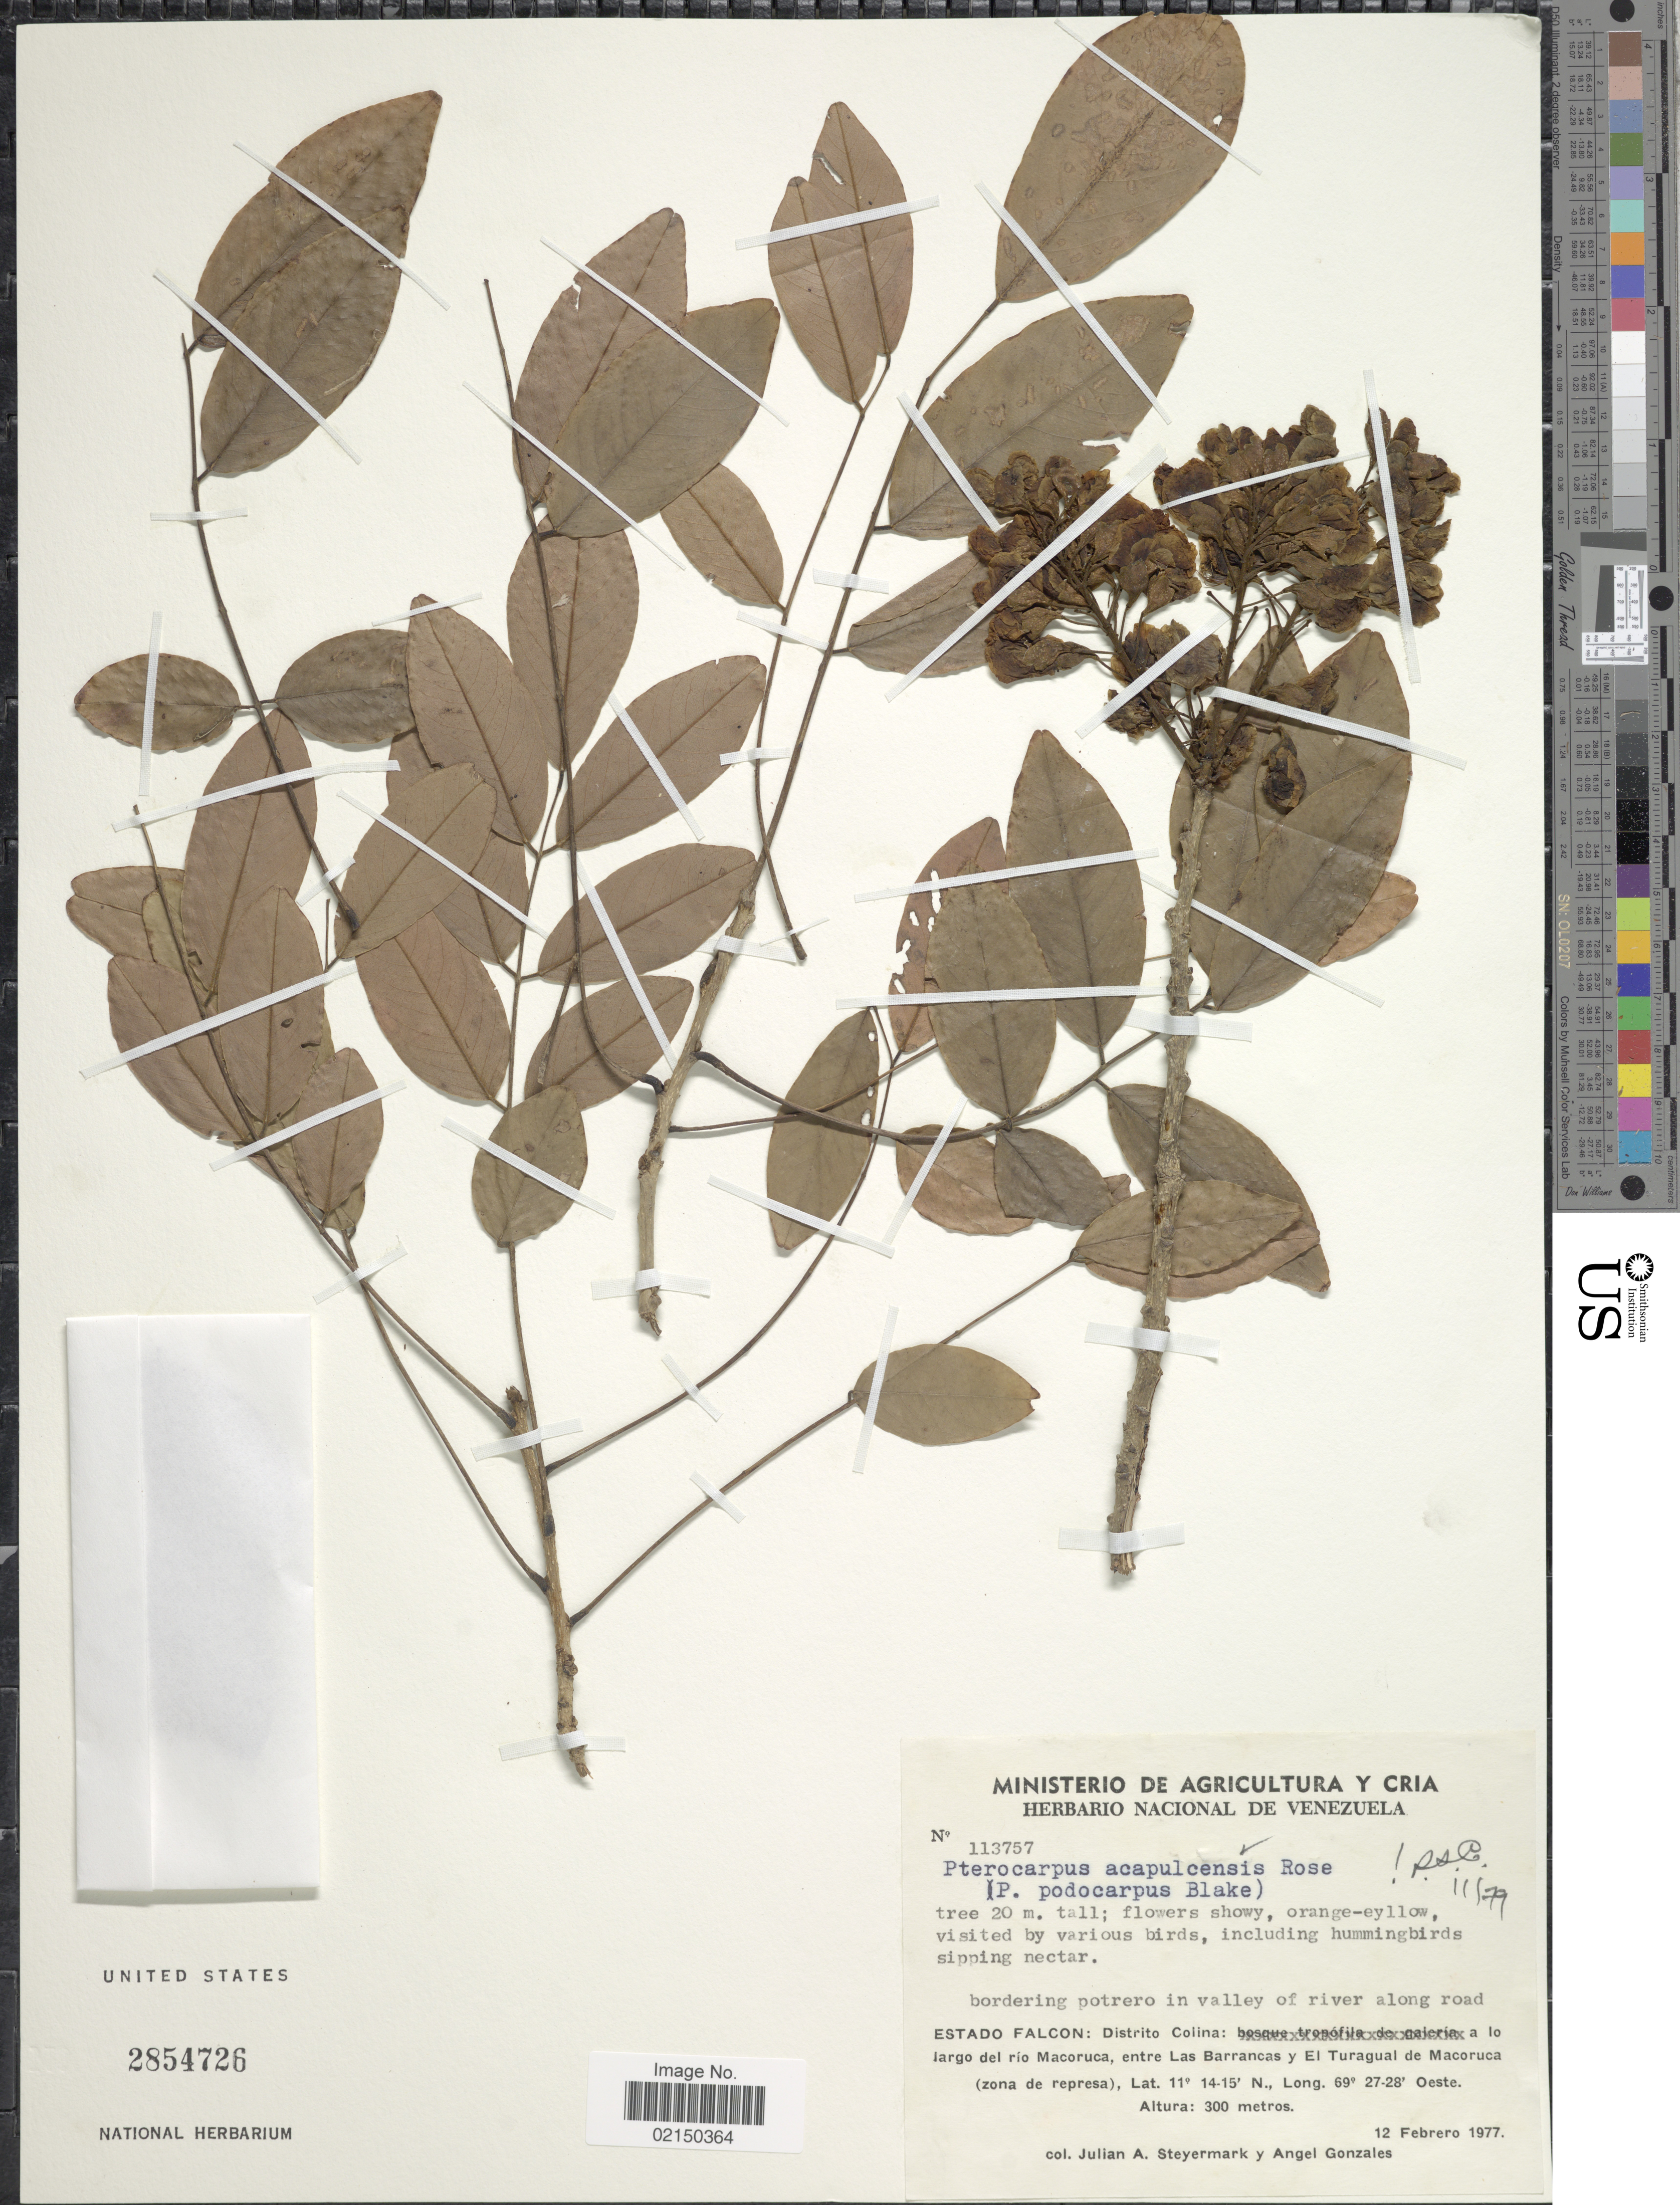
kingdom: Plantae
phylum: Tracheophyta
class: Magnoliopsida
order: Fabales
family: Fabaceae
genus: Pterocarpus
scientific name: Pterocarpus acapulcensis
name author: Rose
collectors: J. Steyermark & A. Gonzáles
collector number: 113757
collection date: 1977-02-12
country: Venezuela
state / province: Falcón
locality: Bordering potrero in valley of river along road, Distrito Colina: a lo largo del rio Macoruca, entre Las Barrancas y El Turagual de Macoruca (zona de represa).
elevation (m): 300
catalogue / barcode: US 2854726